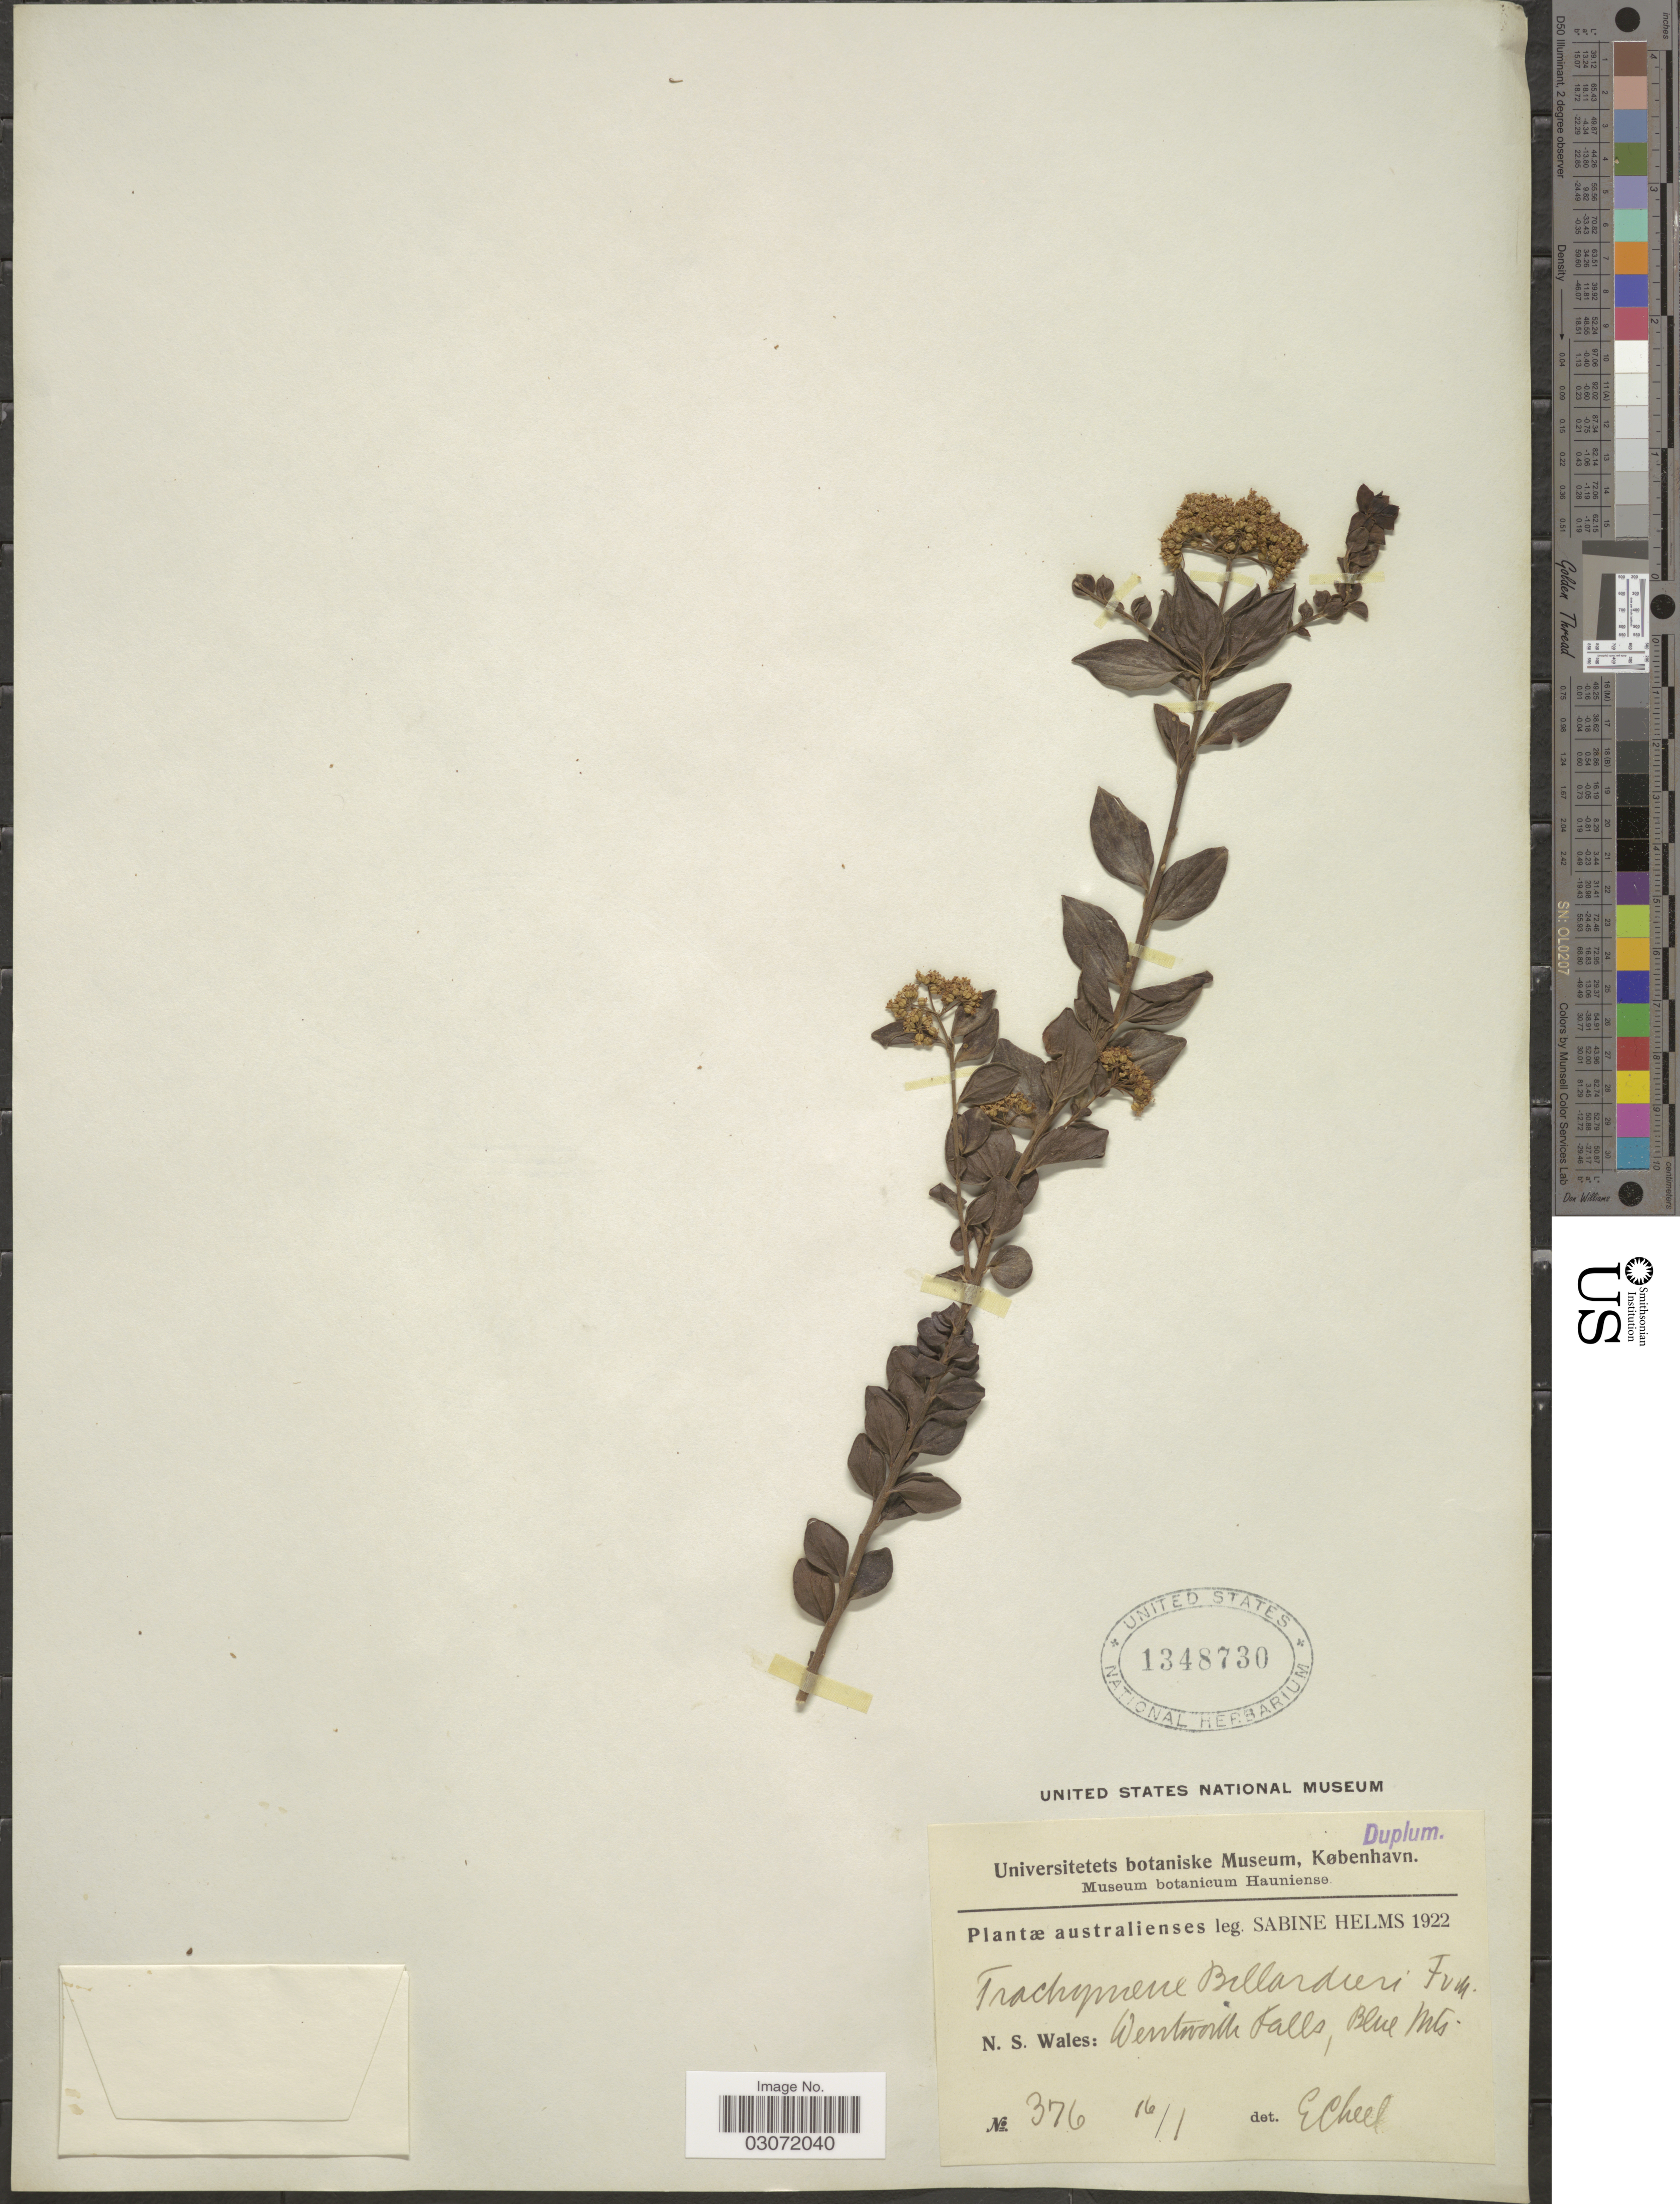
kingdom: Plantae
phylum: Tracheophyta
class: Magnoliopsida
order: Apiales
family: Apiaceae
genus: Platysace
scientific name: Platysace lanceolata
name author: Druce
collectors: S. Helms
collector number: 376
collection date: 1922-01-16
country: Australia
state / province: New South Wales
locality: N. S. Wales: Wentworth Falls, Blue Mts.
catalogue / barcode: US 1348730